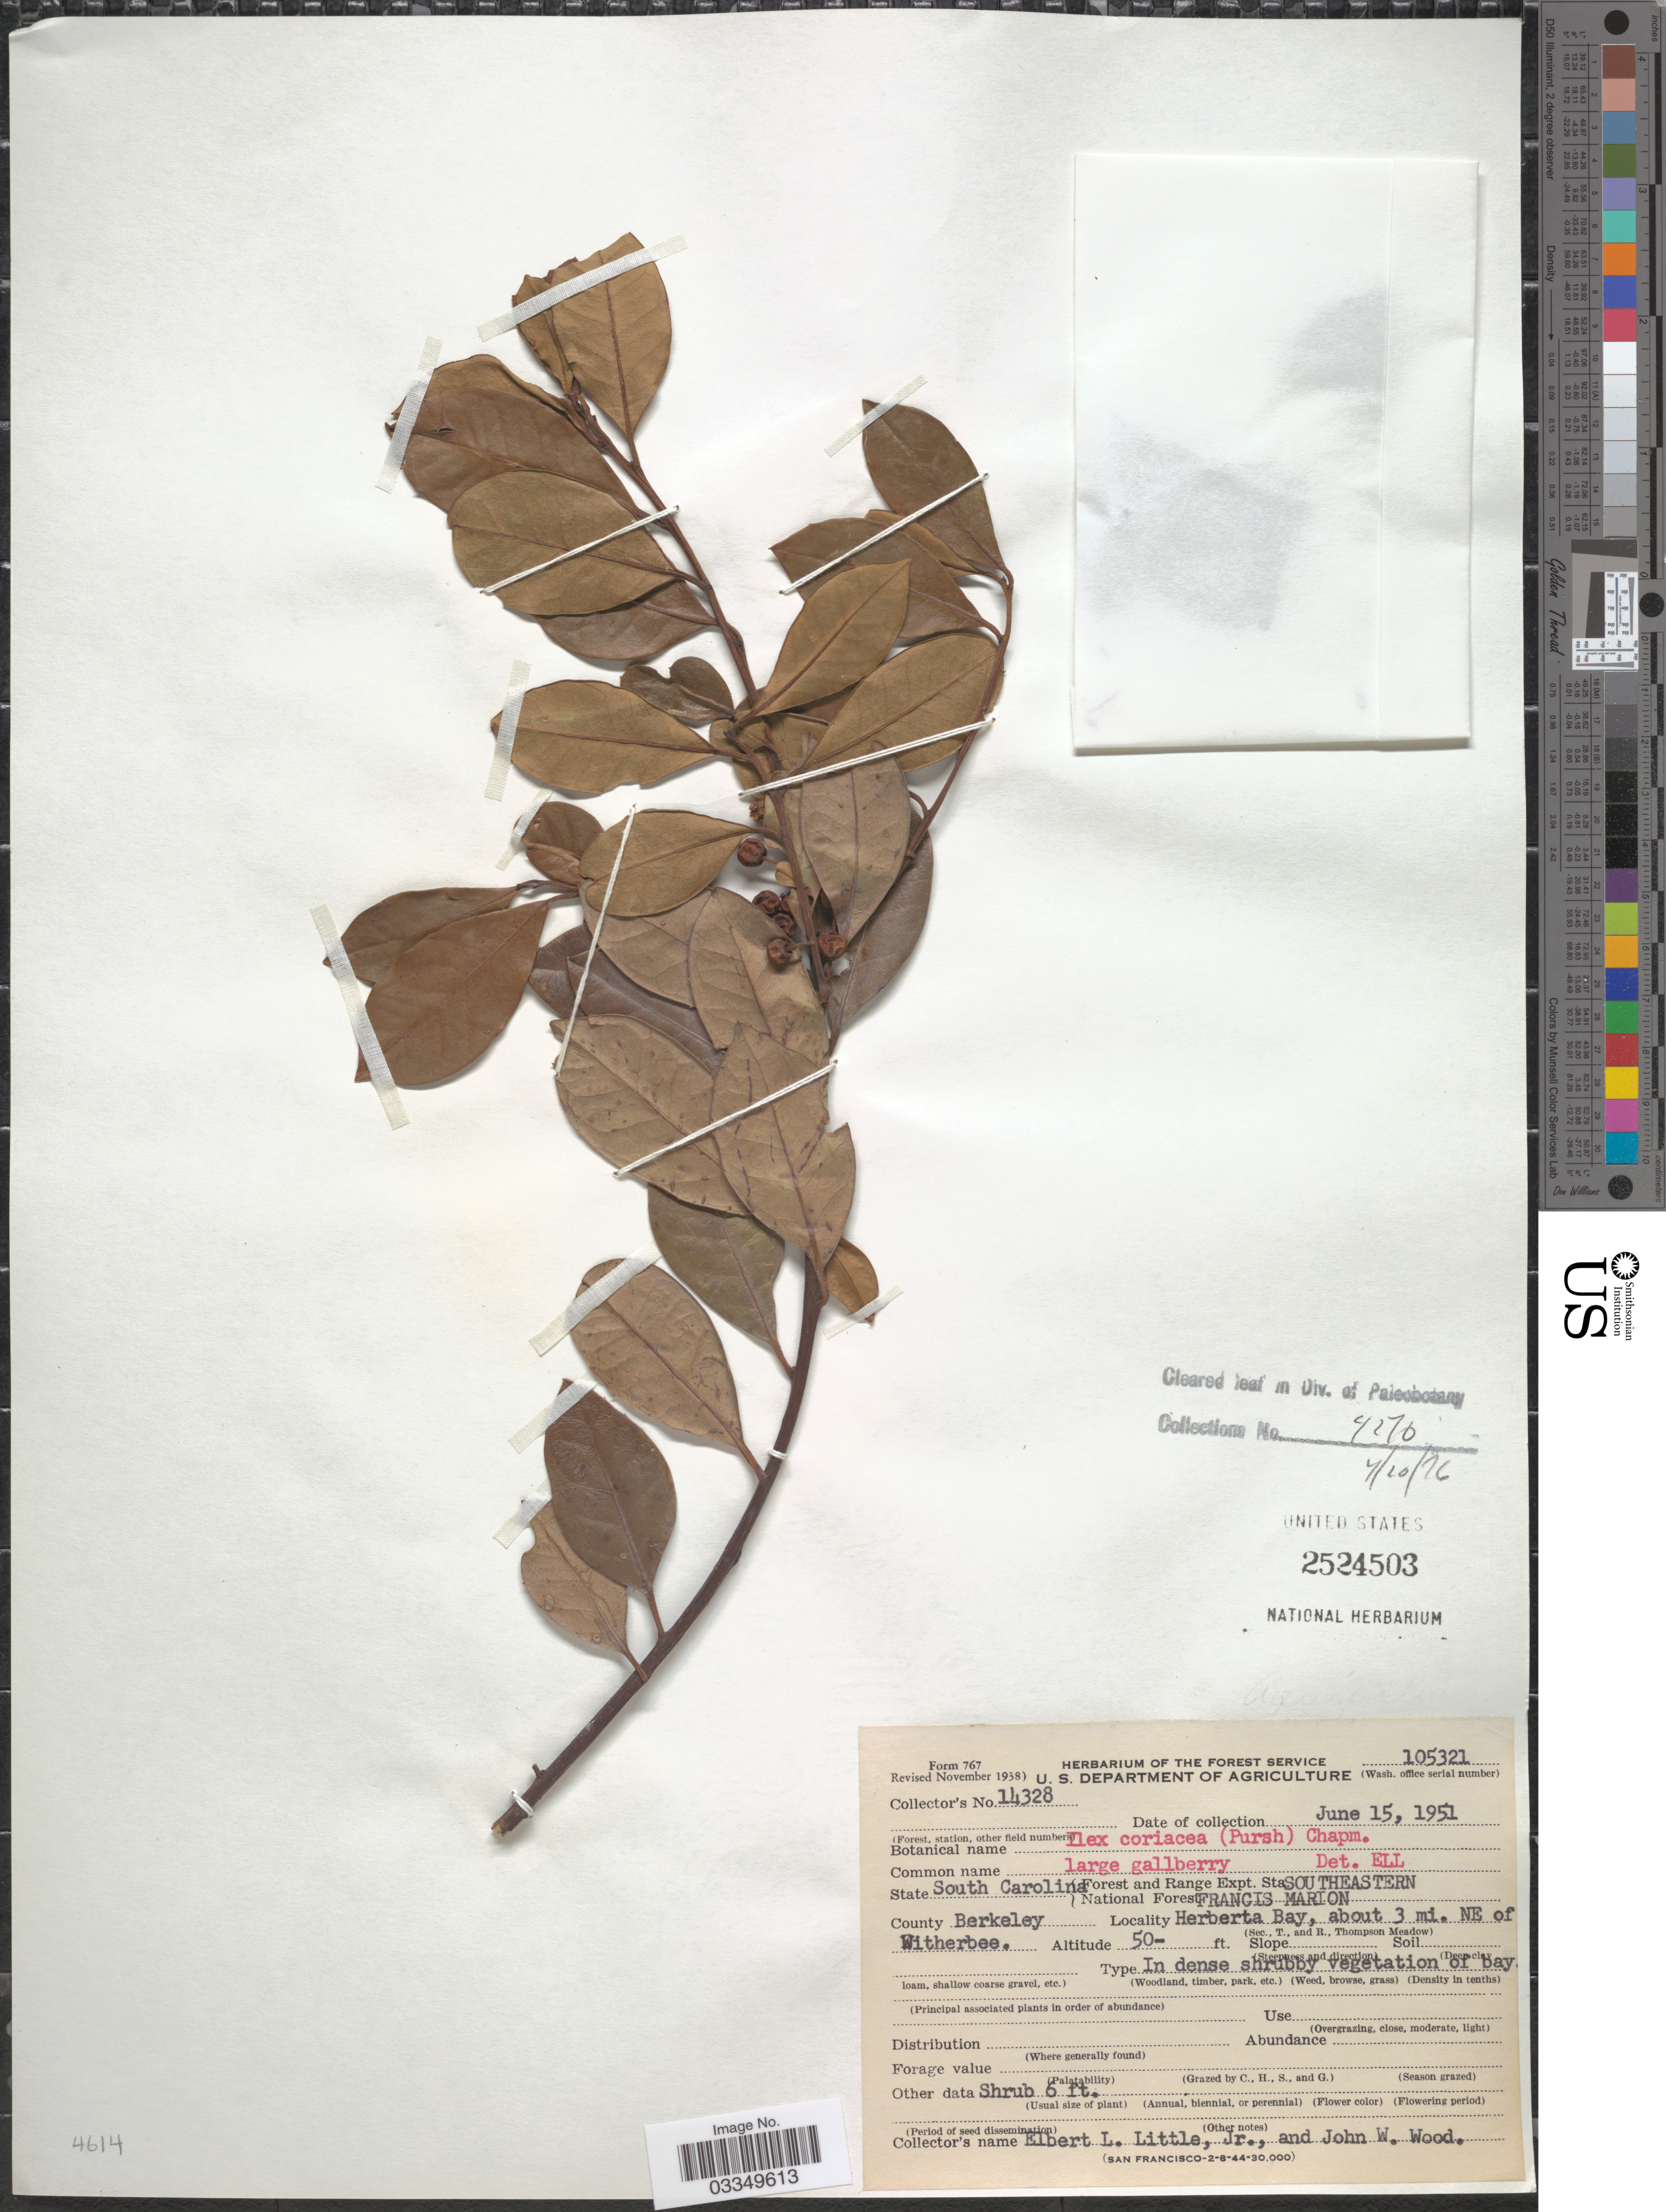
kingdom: Plantae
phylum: Tracheophyta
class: Magnoliopsida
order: Aquifoliales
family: Aquifoliaceae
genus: Ilex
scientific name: Ilex coriacea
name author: (Pursh) Chapm.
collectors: E. L. Little & J. Wood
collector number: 14328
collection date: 1951-06-15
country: United States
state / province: South Carolina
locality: Forest and Range Expt. Sta. National Forest. Southeastern Francis Marion. County Berkeley. Herberta Bay, about 3 mi. NE of Witherbee.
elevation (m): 15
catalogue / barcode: US 2524503